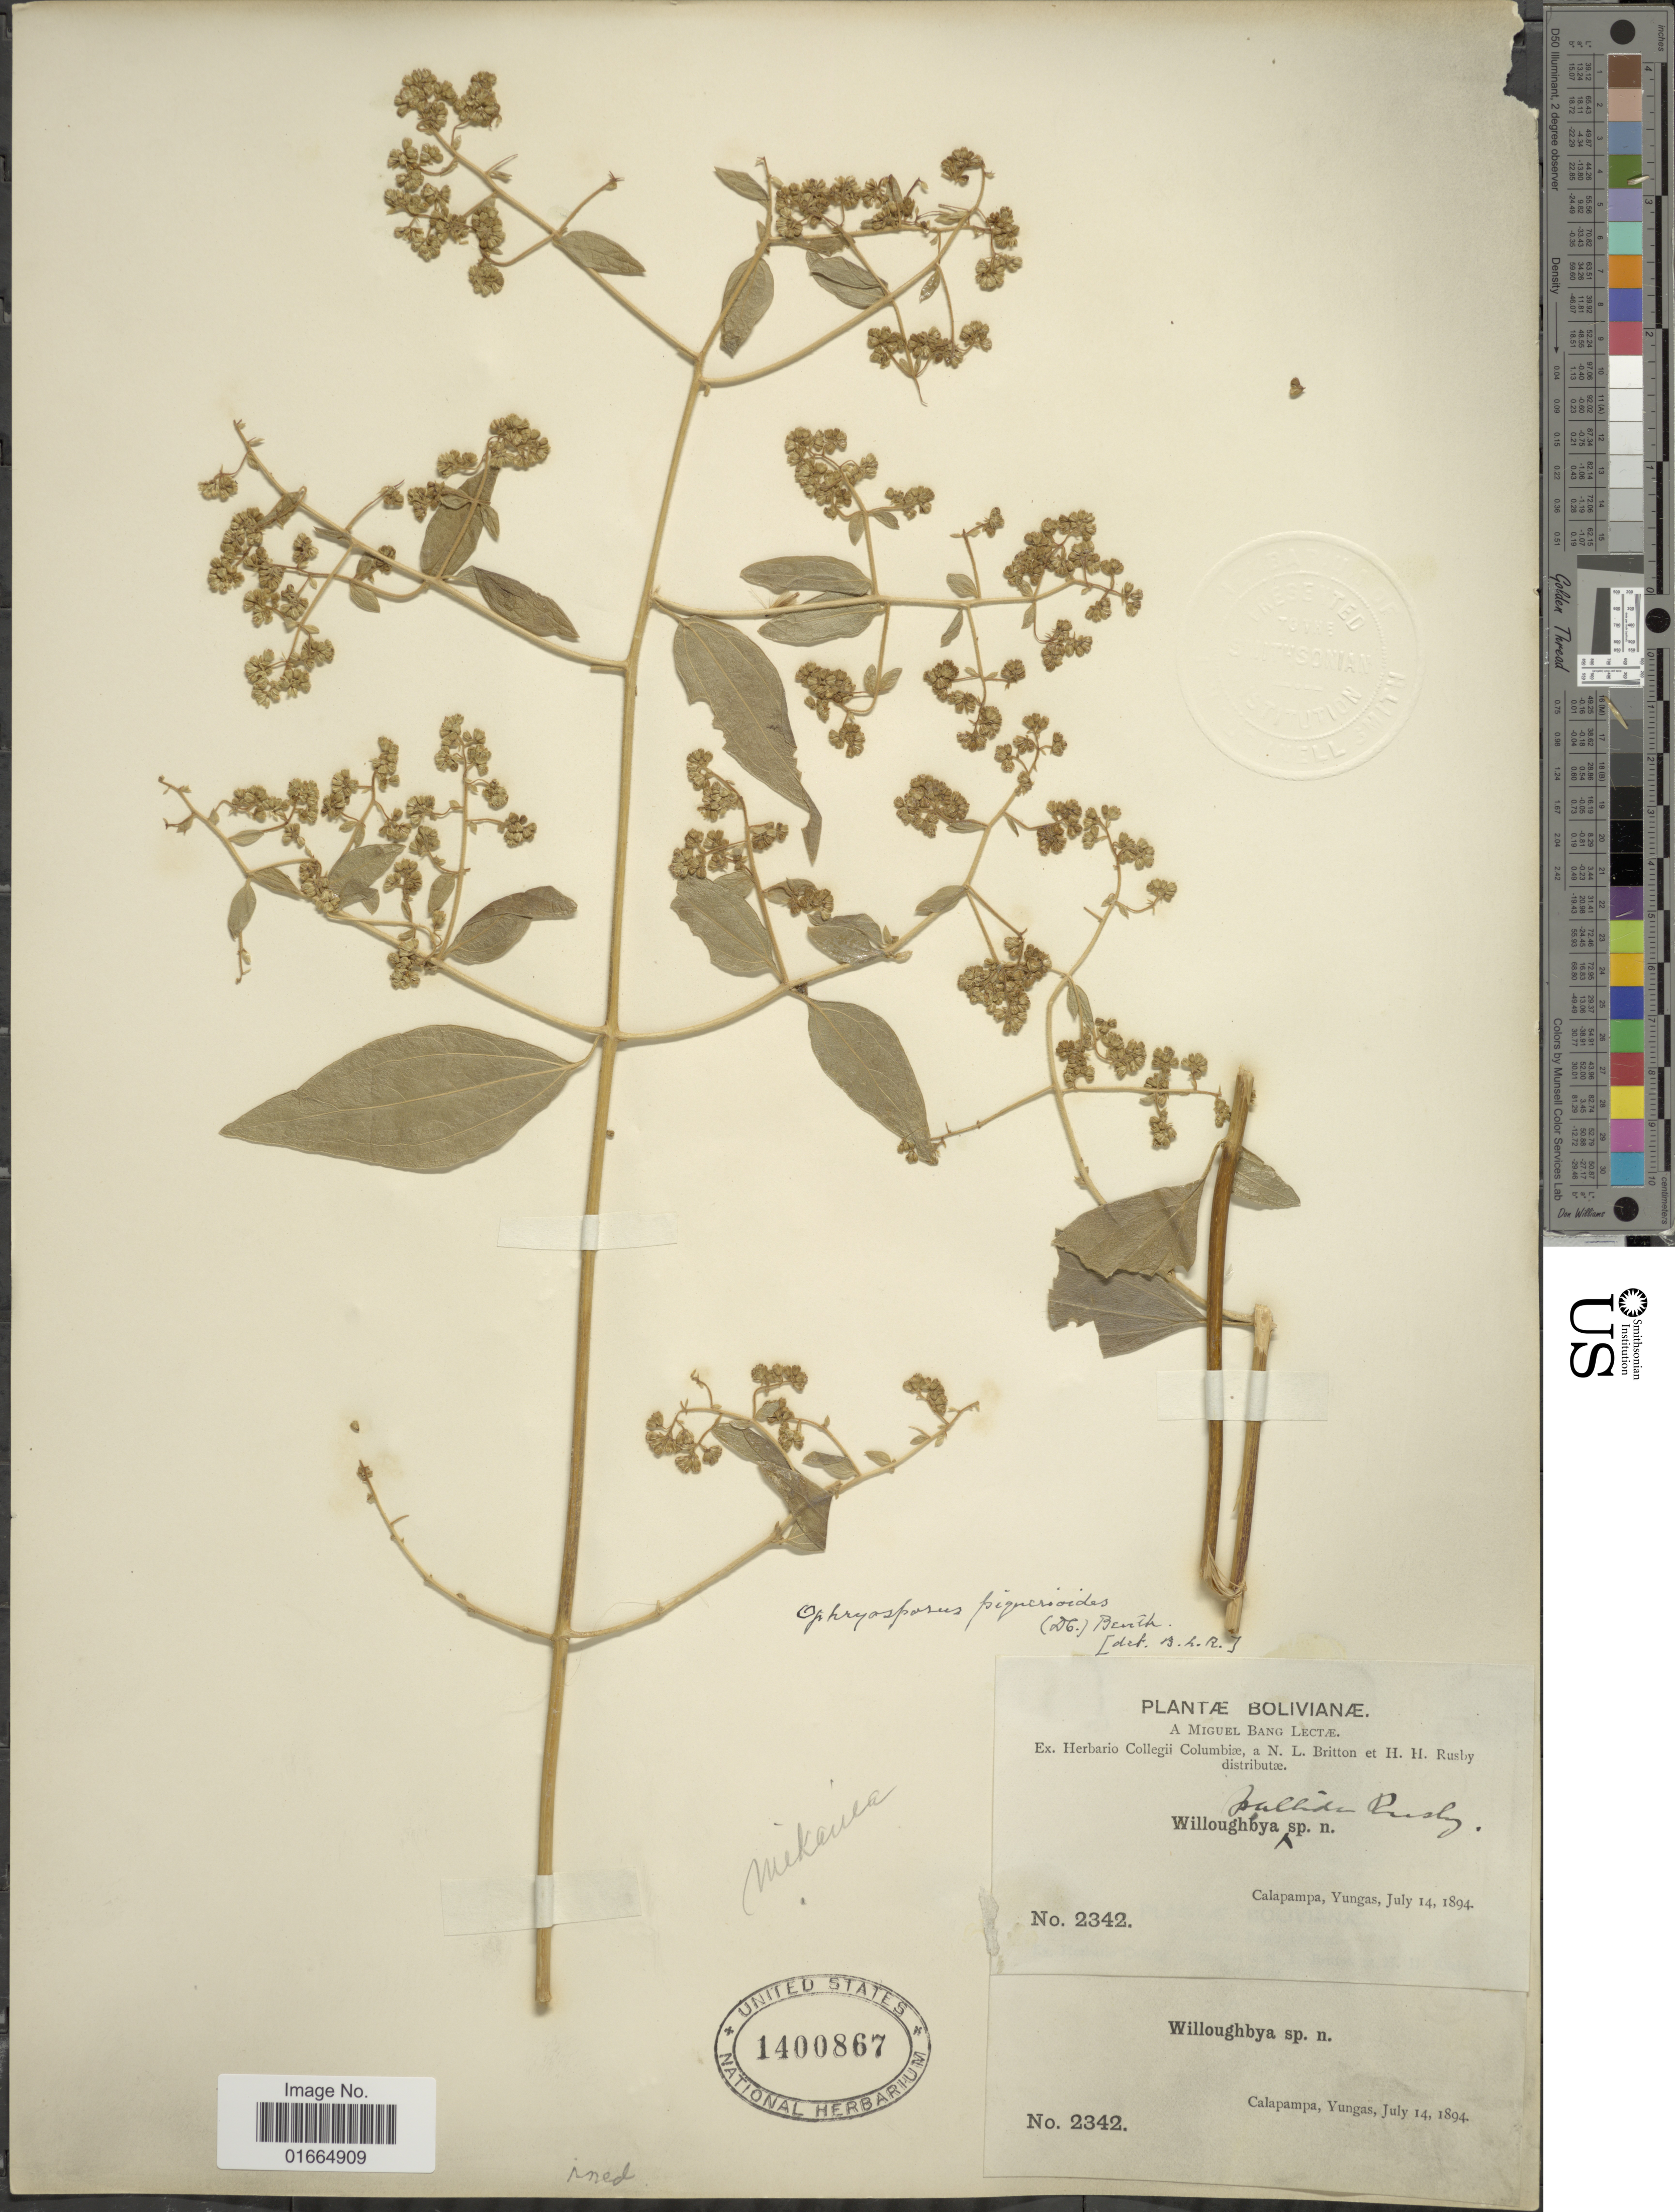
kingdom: Plantae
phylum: Tracheophyta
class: Magnoliopsida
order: Asterales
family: Asteraceae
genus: Ophryosporus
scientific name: Ophryosporus piquerioides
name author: (DC.) Benth. ex Baker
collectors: M. Bang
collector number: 2342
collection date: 1894-07-14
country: Bolivia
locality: Calapampa, Yungas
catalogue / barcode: US 1400867